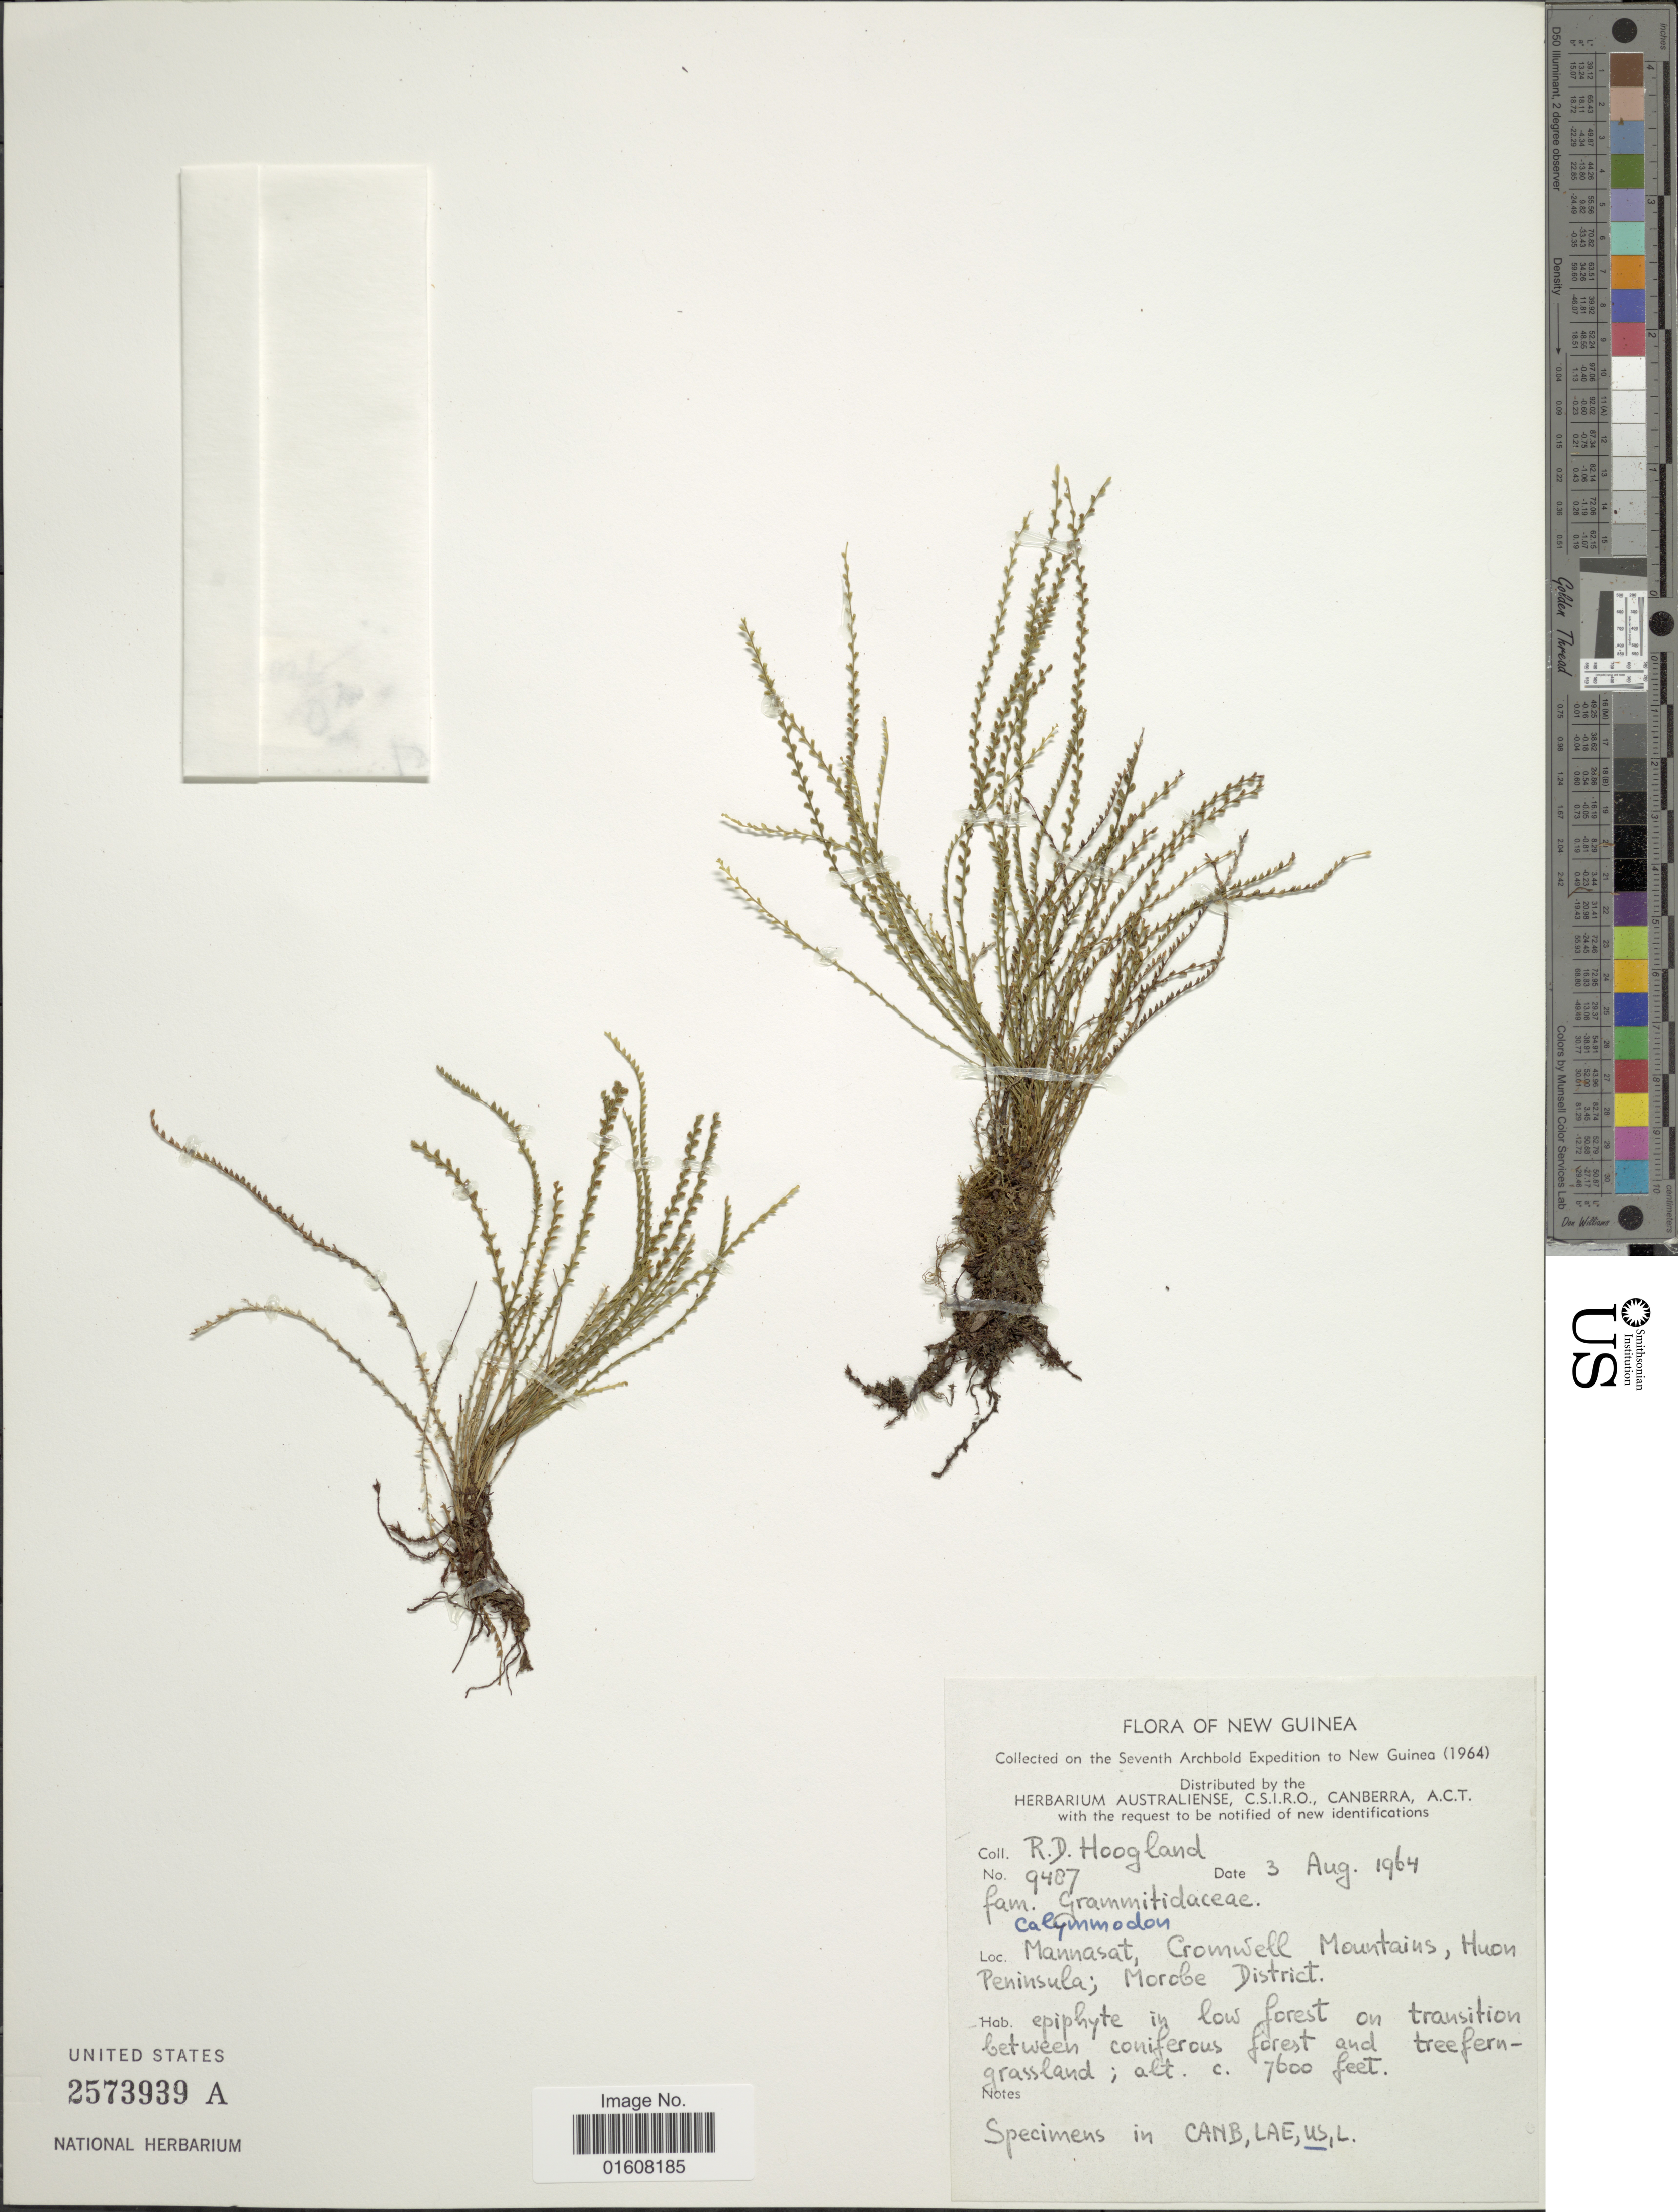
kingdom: Plantae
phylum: Tracheophyta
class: Polypodiopsida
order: Polypodiales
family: Polypodiaceae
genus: Grammitis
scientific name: Grammitis sp.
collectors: R. D. Hoogland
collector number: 9487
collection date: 1964-08-03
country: Papua New Guinea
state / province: Morobe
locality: New Guinea. Mannasat, Cromwell Mountains, Huon Peninsula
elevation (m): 2316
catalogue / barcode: US 2573939A